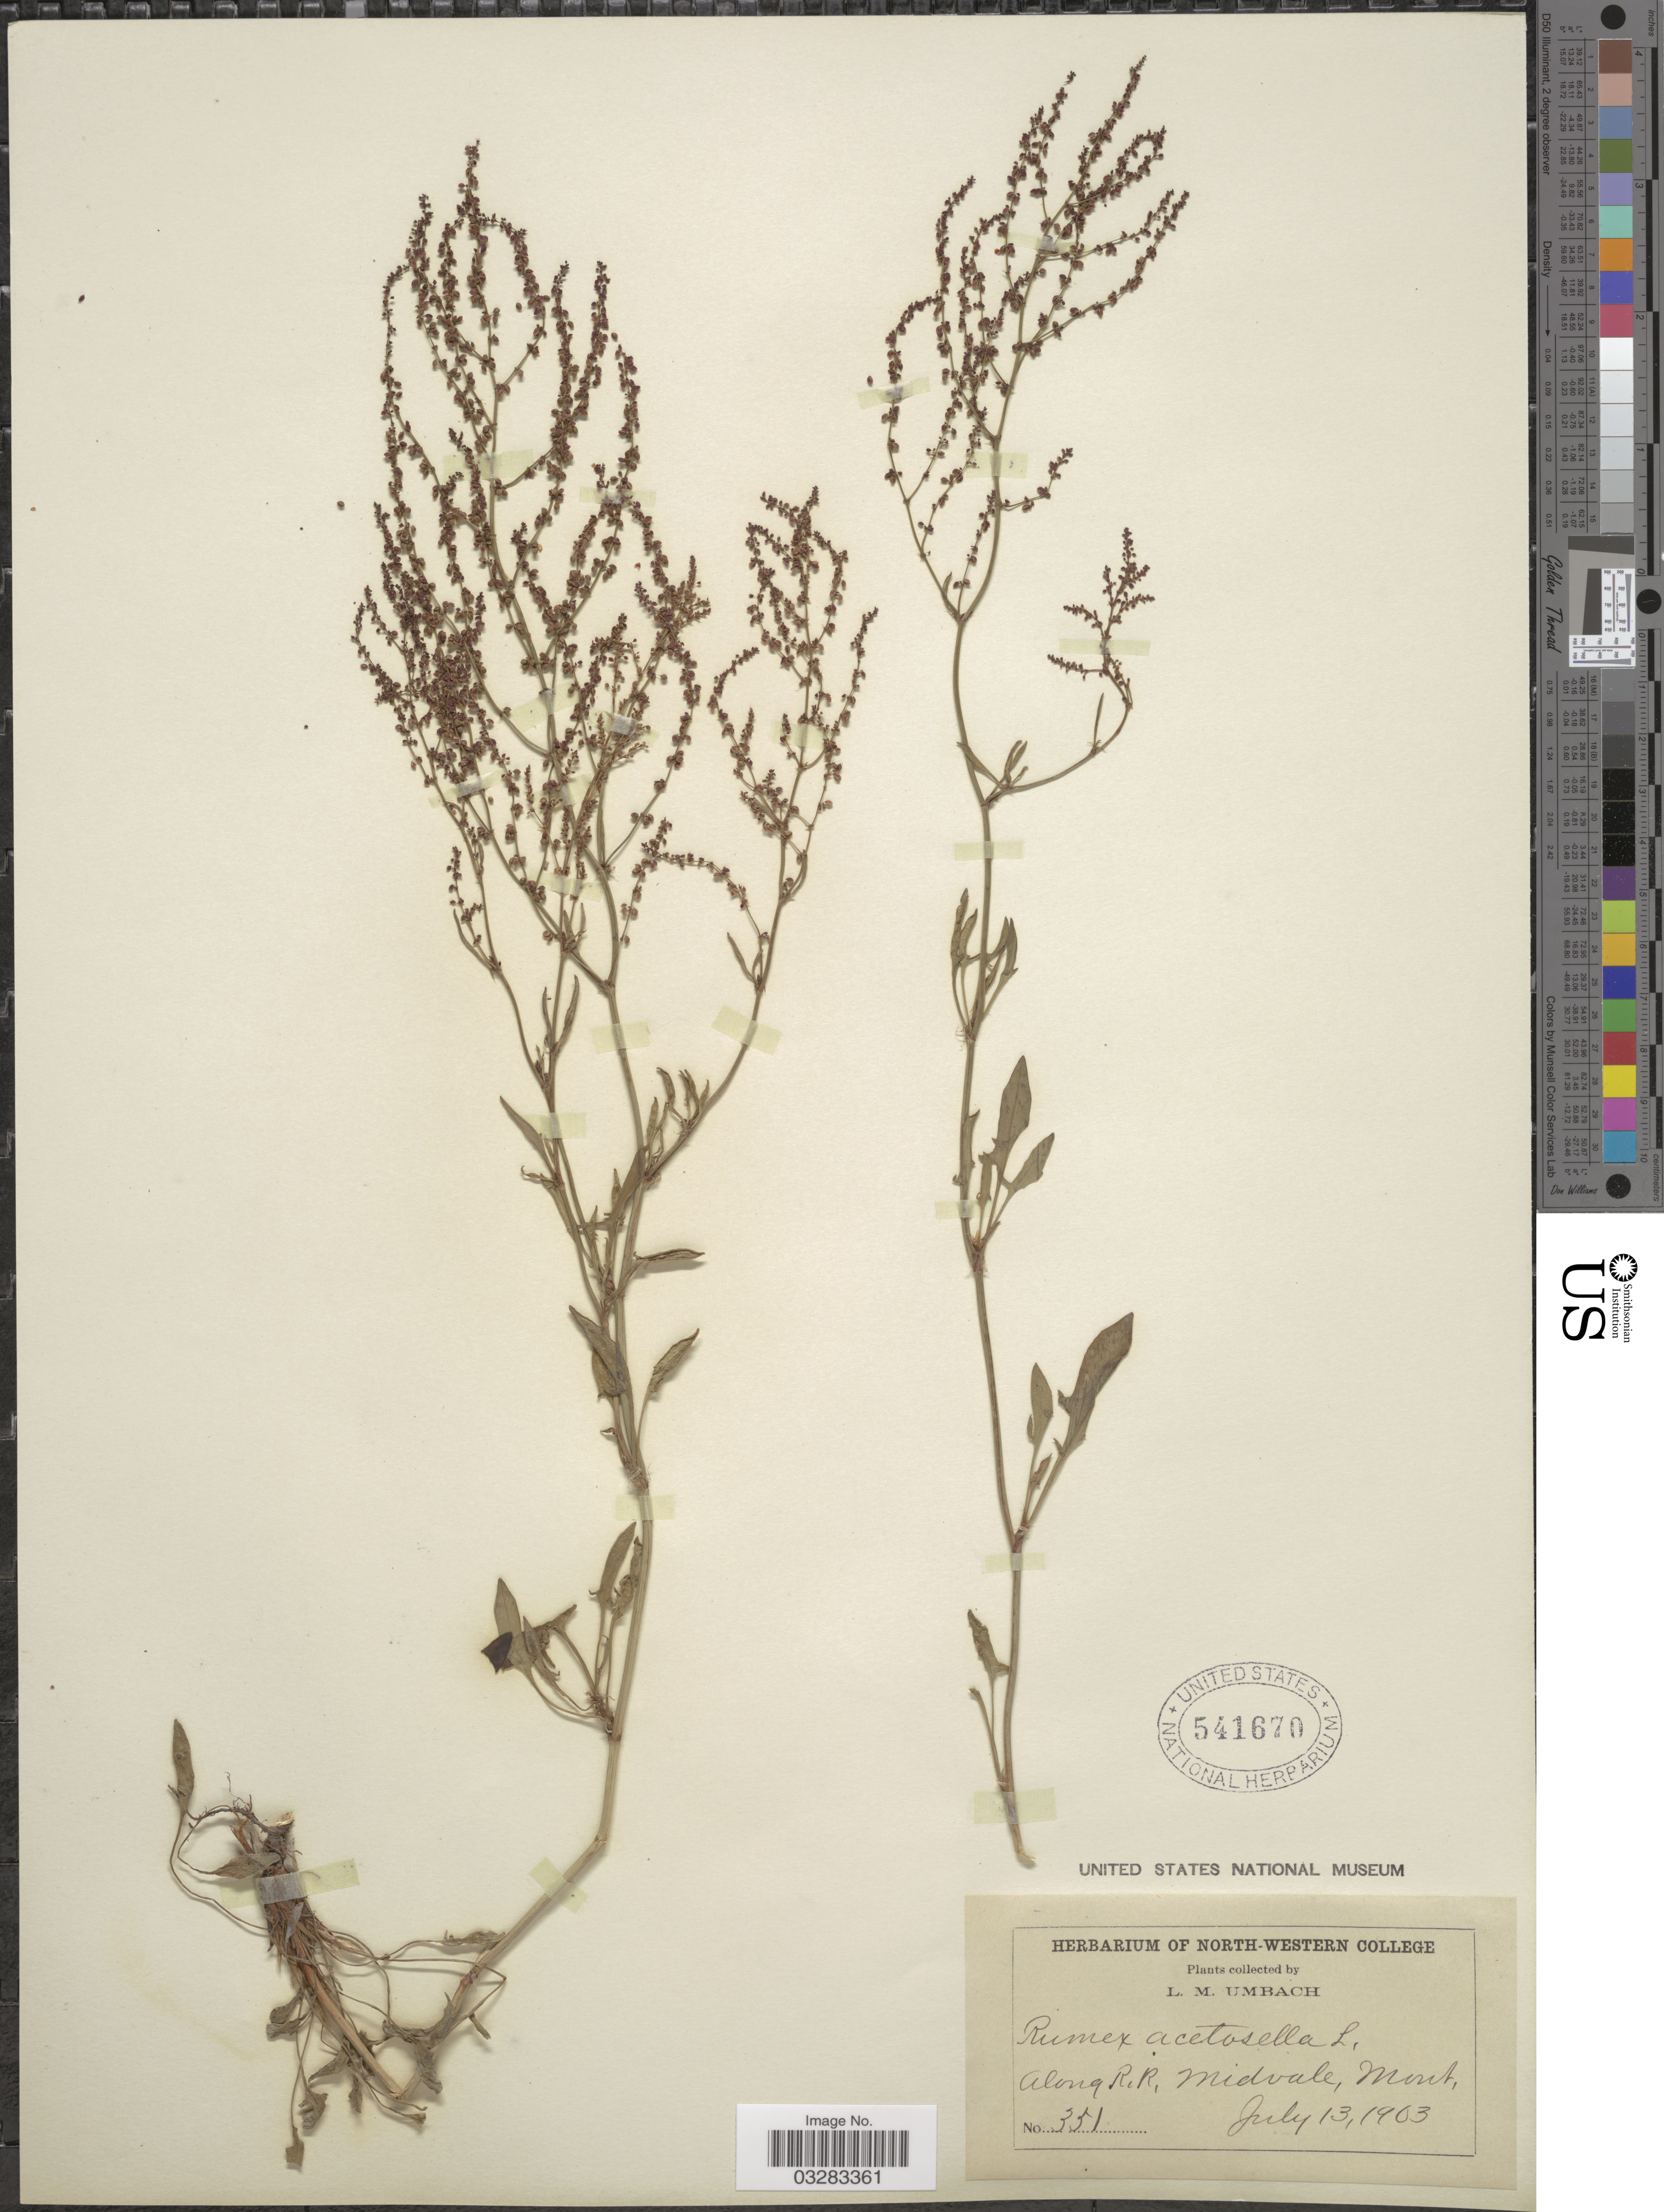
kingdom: Plantae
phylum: Tracheophyta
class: Magnoliopsida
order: Caryophyllales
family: Polygonaceae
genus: Rumex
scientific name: Rumex acetosella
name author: L.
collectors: L. M. Umbach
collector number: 351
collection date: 1903-07-13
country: United States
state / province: Montana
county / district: Lincoln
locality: Along R.R. Midvale.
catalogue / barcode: US 541670